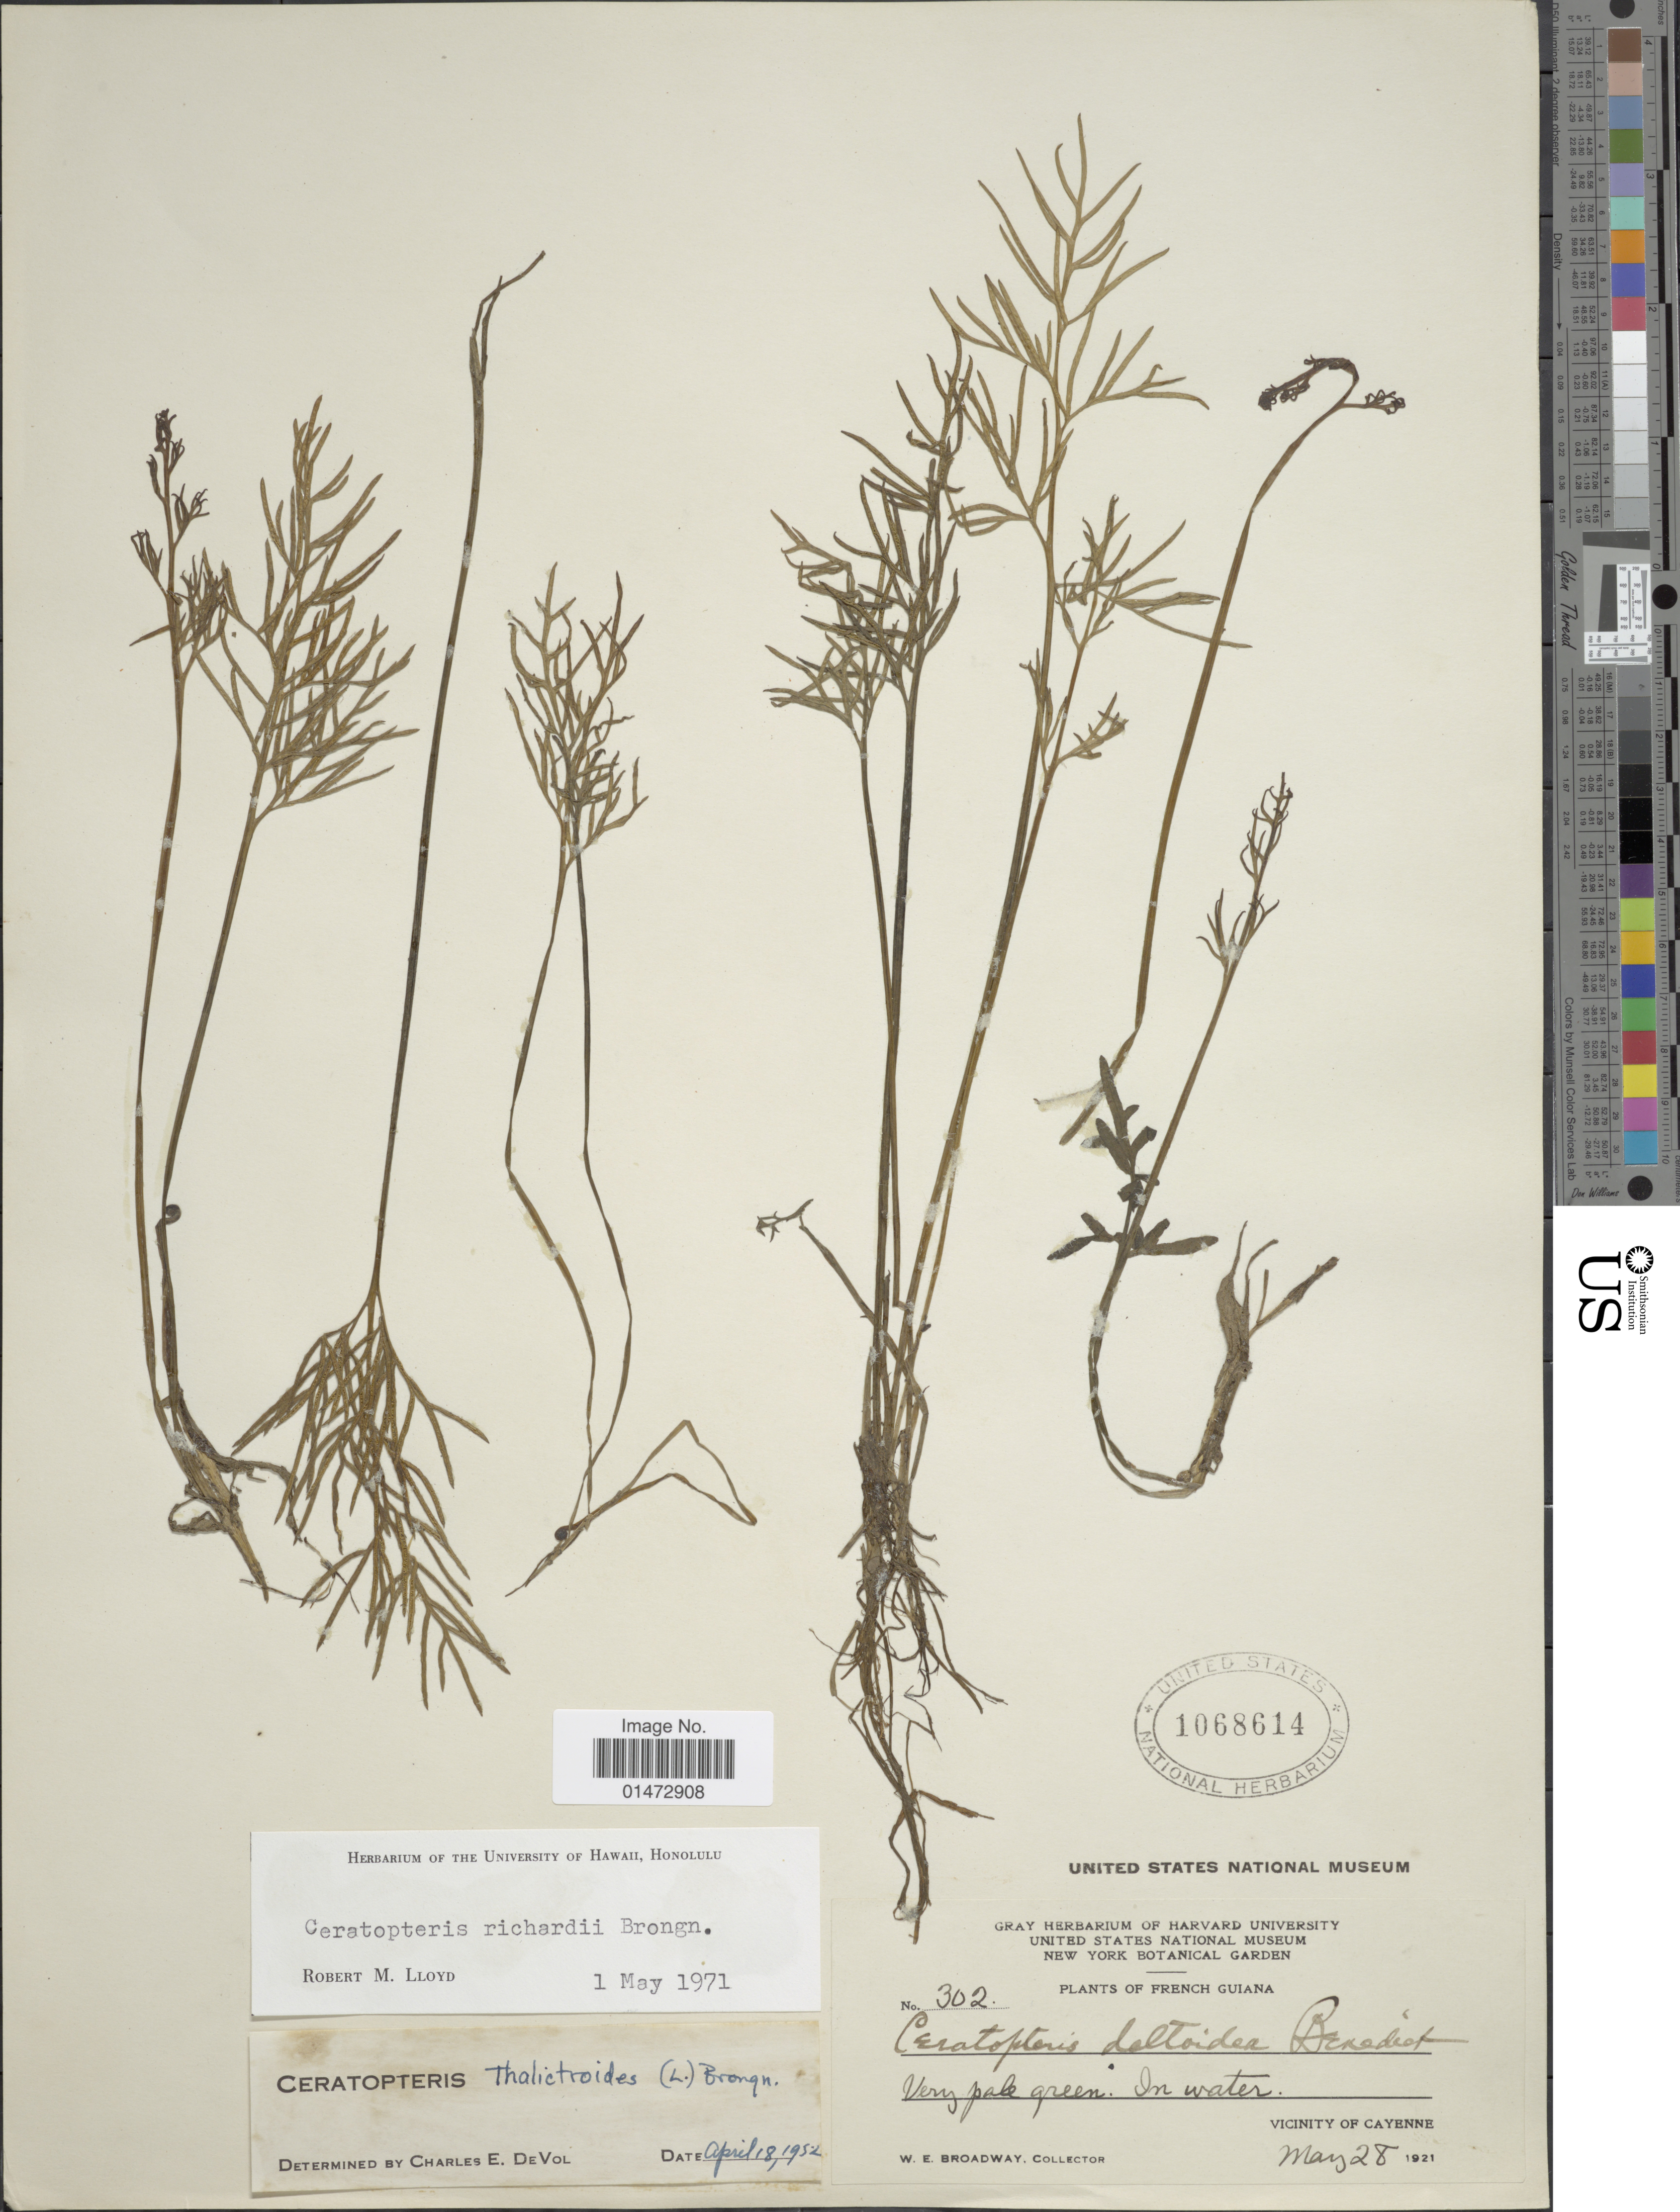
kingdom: Plantae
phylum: Tracheophyta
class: Polypodiopsida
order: Polypodiales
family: Pteridaceae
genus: Ceratopteris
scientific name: Ceratopteris richardii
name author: Brongn.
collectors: W. E. Broadway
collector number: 302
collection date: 1921-05-28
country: French Guiana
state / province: Cayenne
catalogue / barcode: US 1068614